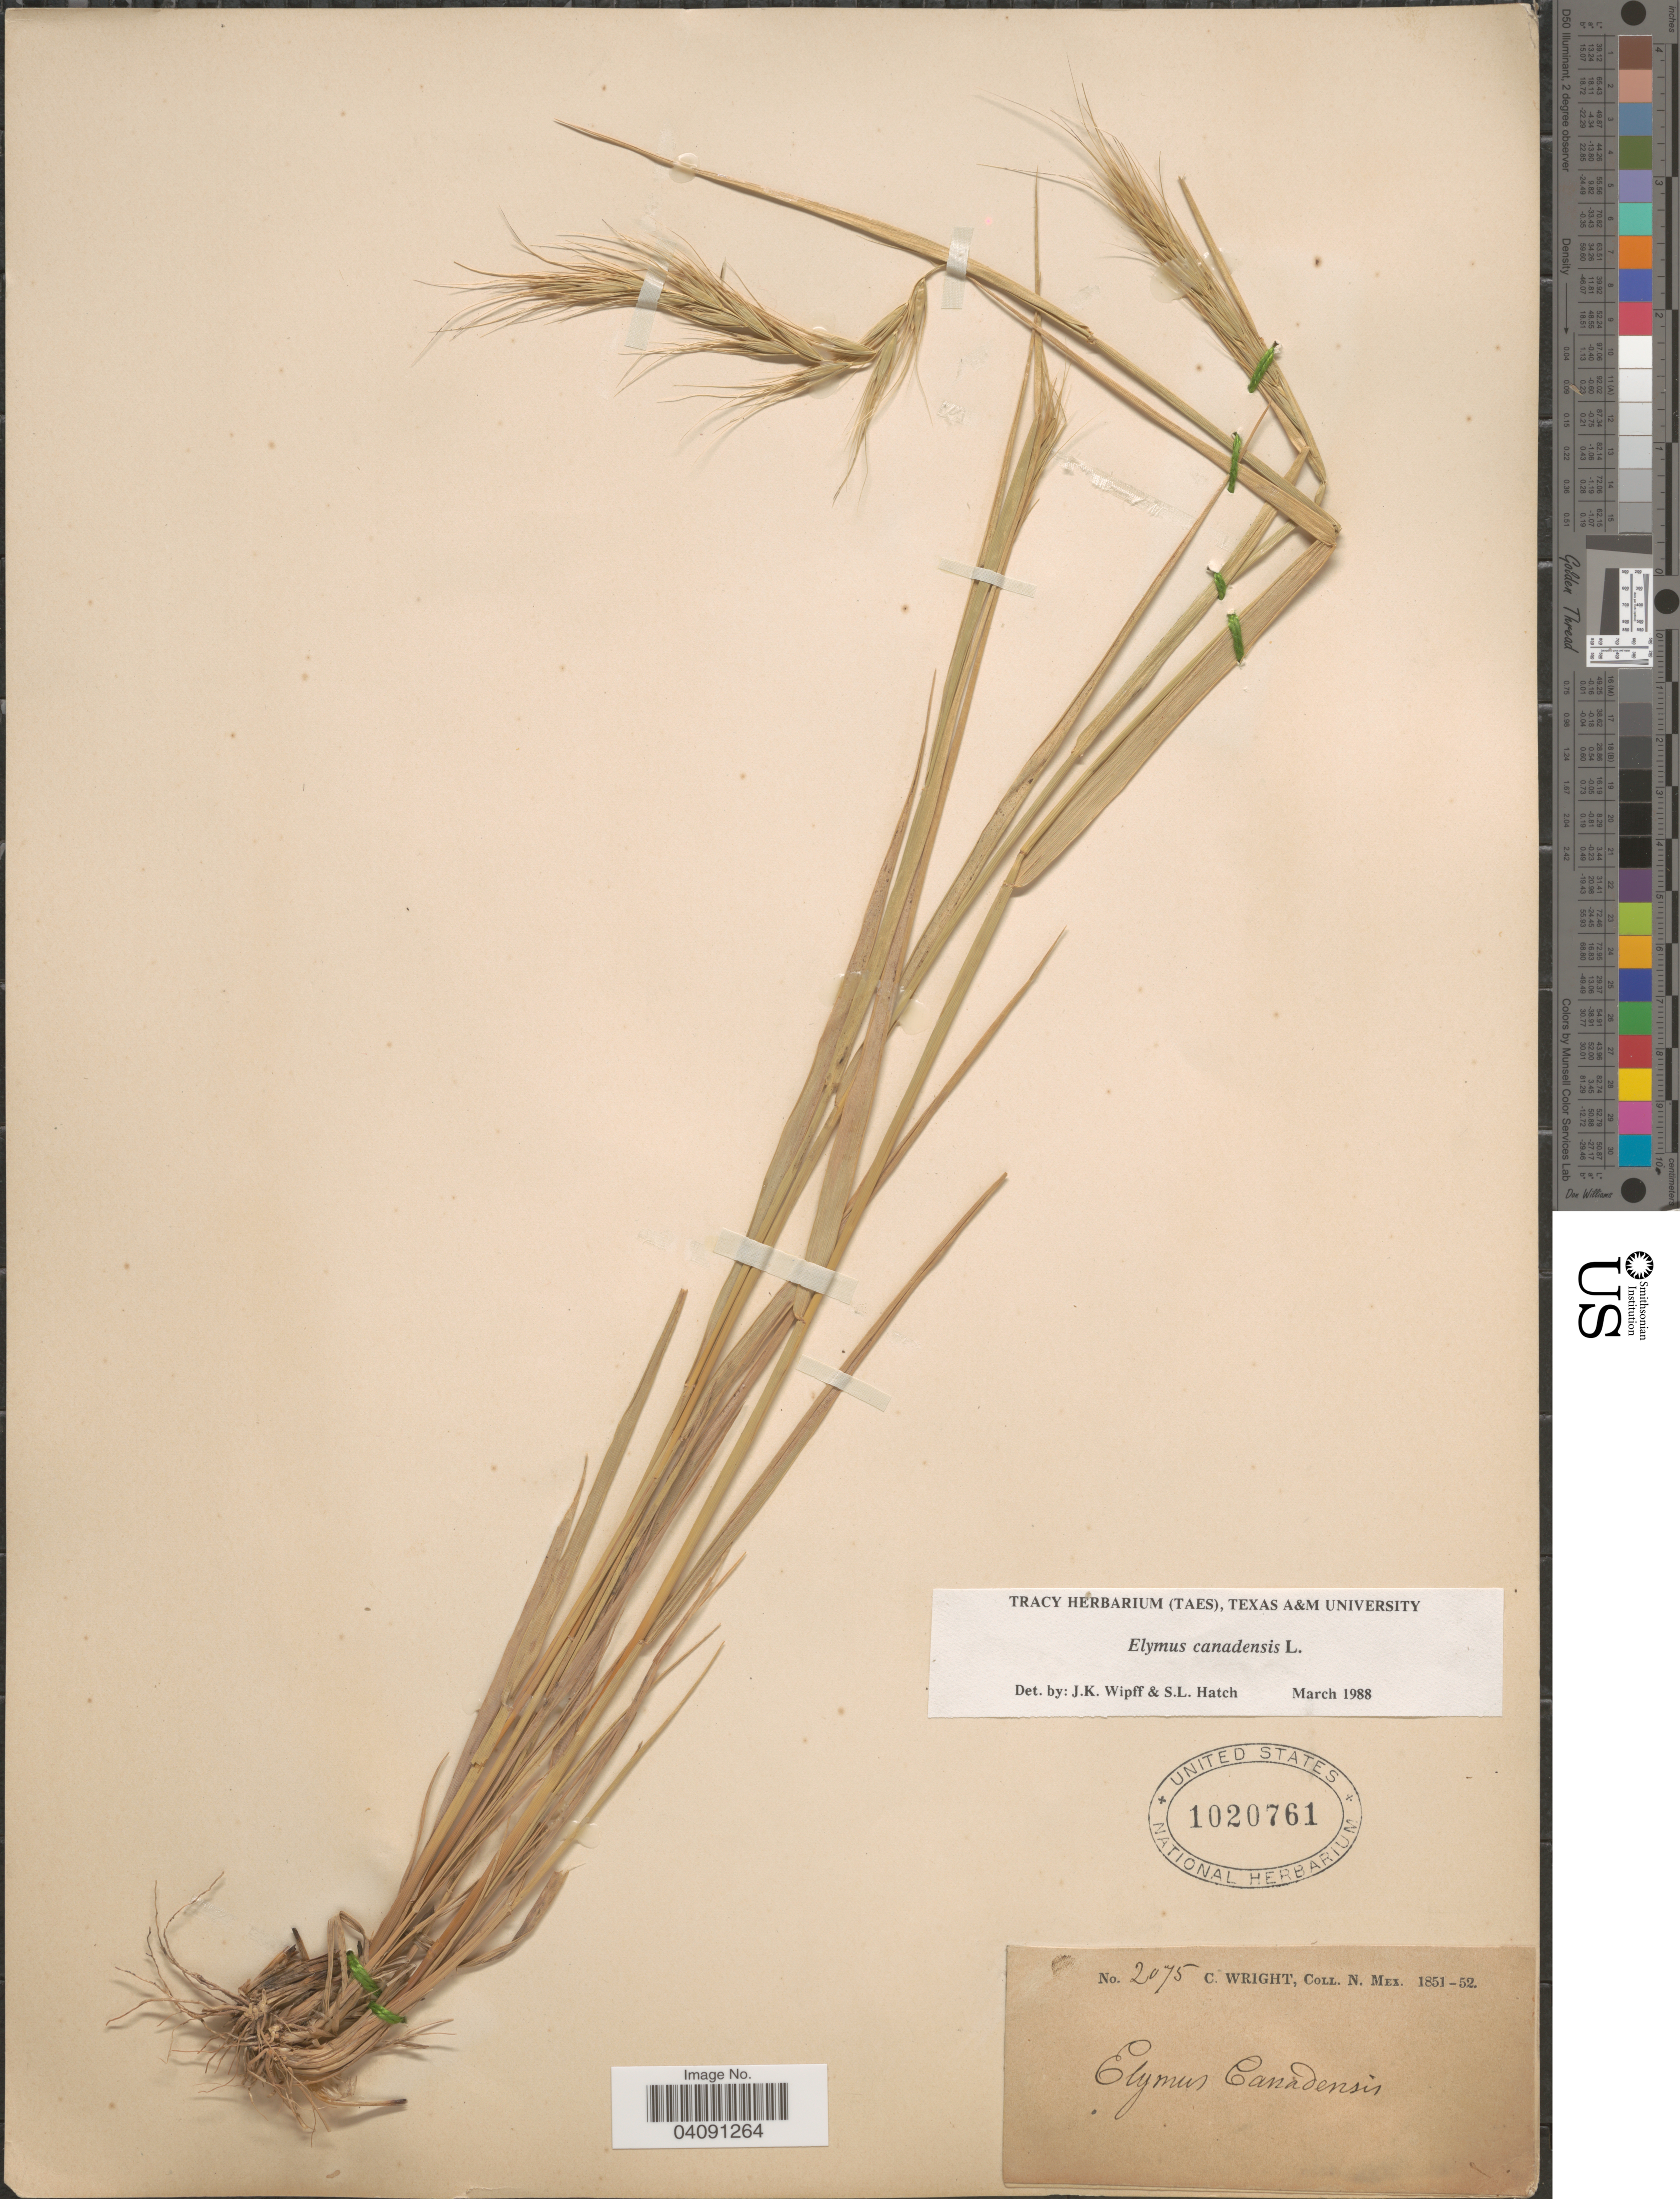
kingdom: Plantae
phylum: Tracheophyta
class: Liliopsida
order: Poales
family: Poaceae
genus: Elymus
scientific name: Elymus canadensis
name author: L.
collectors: C. Wright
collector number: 2075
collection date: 1851/1852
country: United States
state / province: New Mexico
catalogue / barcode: US 1020761